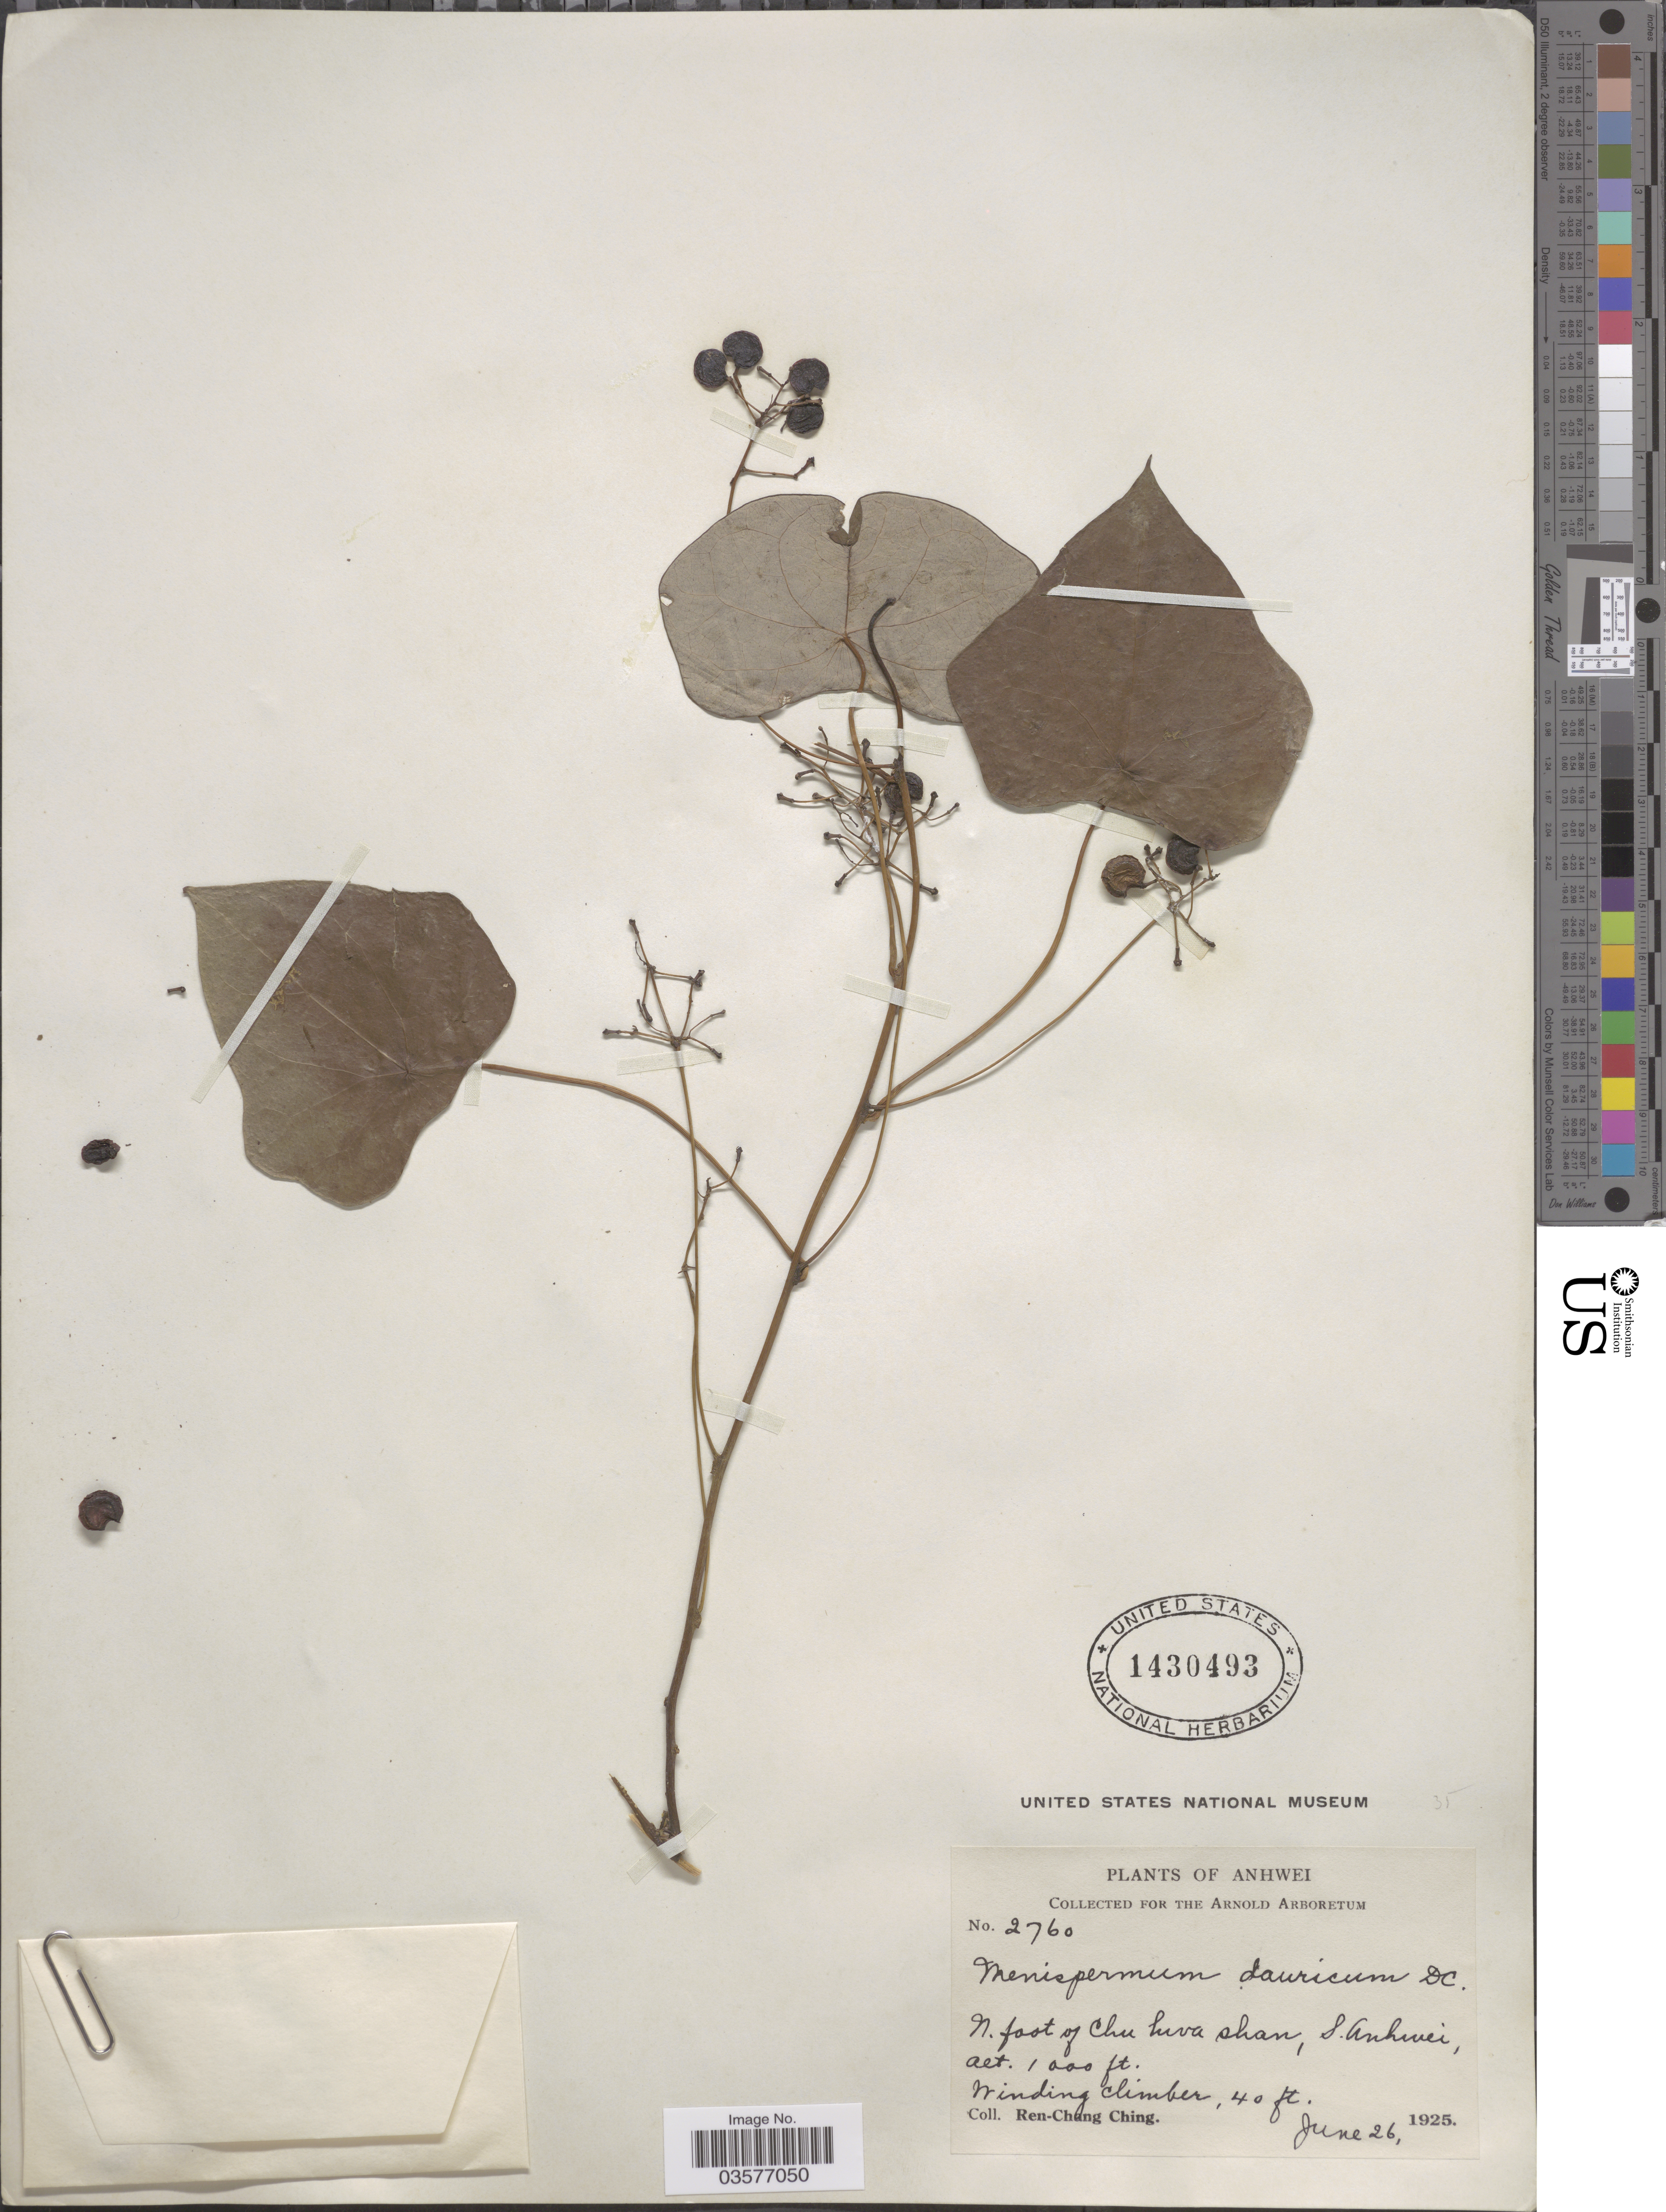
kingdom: Plantae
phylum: Tracheophyta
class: Magnoliopsida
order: Ranunculales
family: Menispermaceae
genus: Menispermum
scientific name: Menispermum dauricum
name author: DC.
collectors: R. C. Ching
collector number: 2760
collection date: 1925-06-26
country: China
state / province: Anhui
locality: Anhwei. N. foot of Chu Liva [interpreted] shan, S. Anhwei.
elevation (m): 305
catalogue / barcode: US 1430493